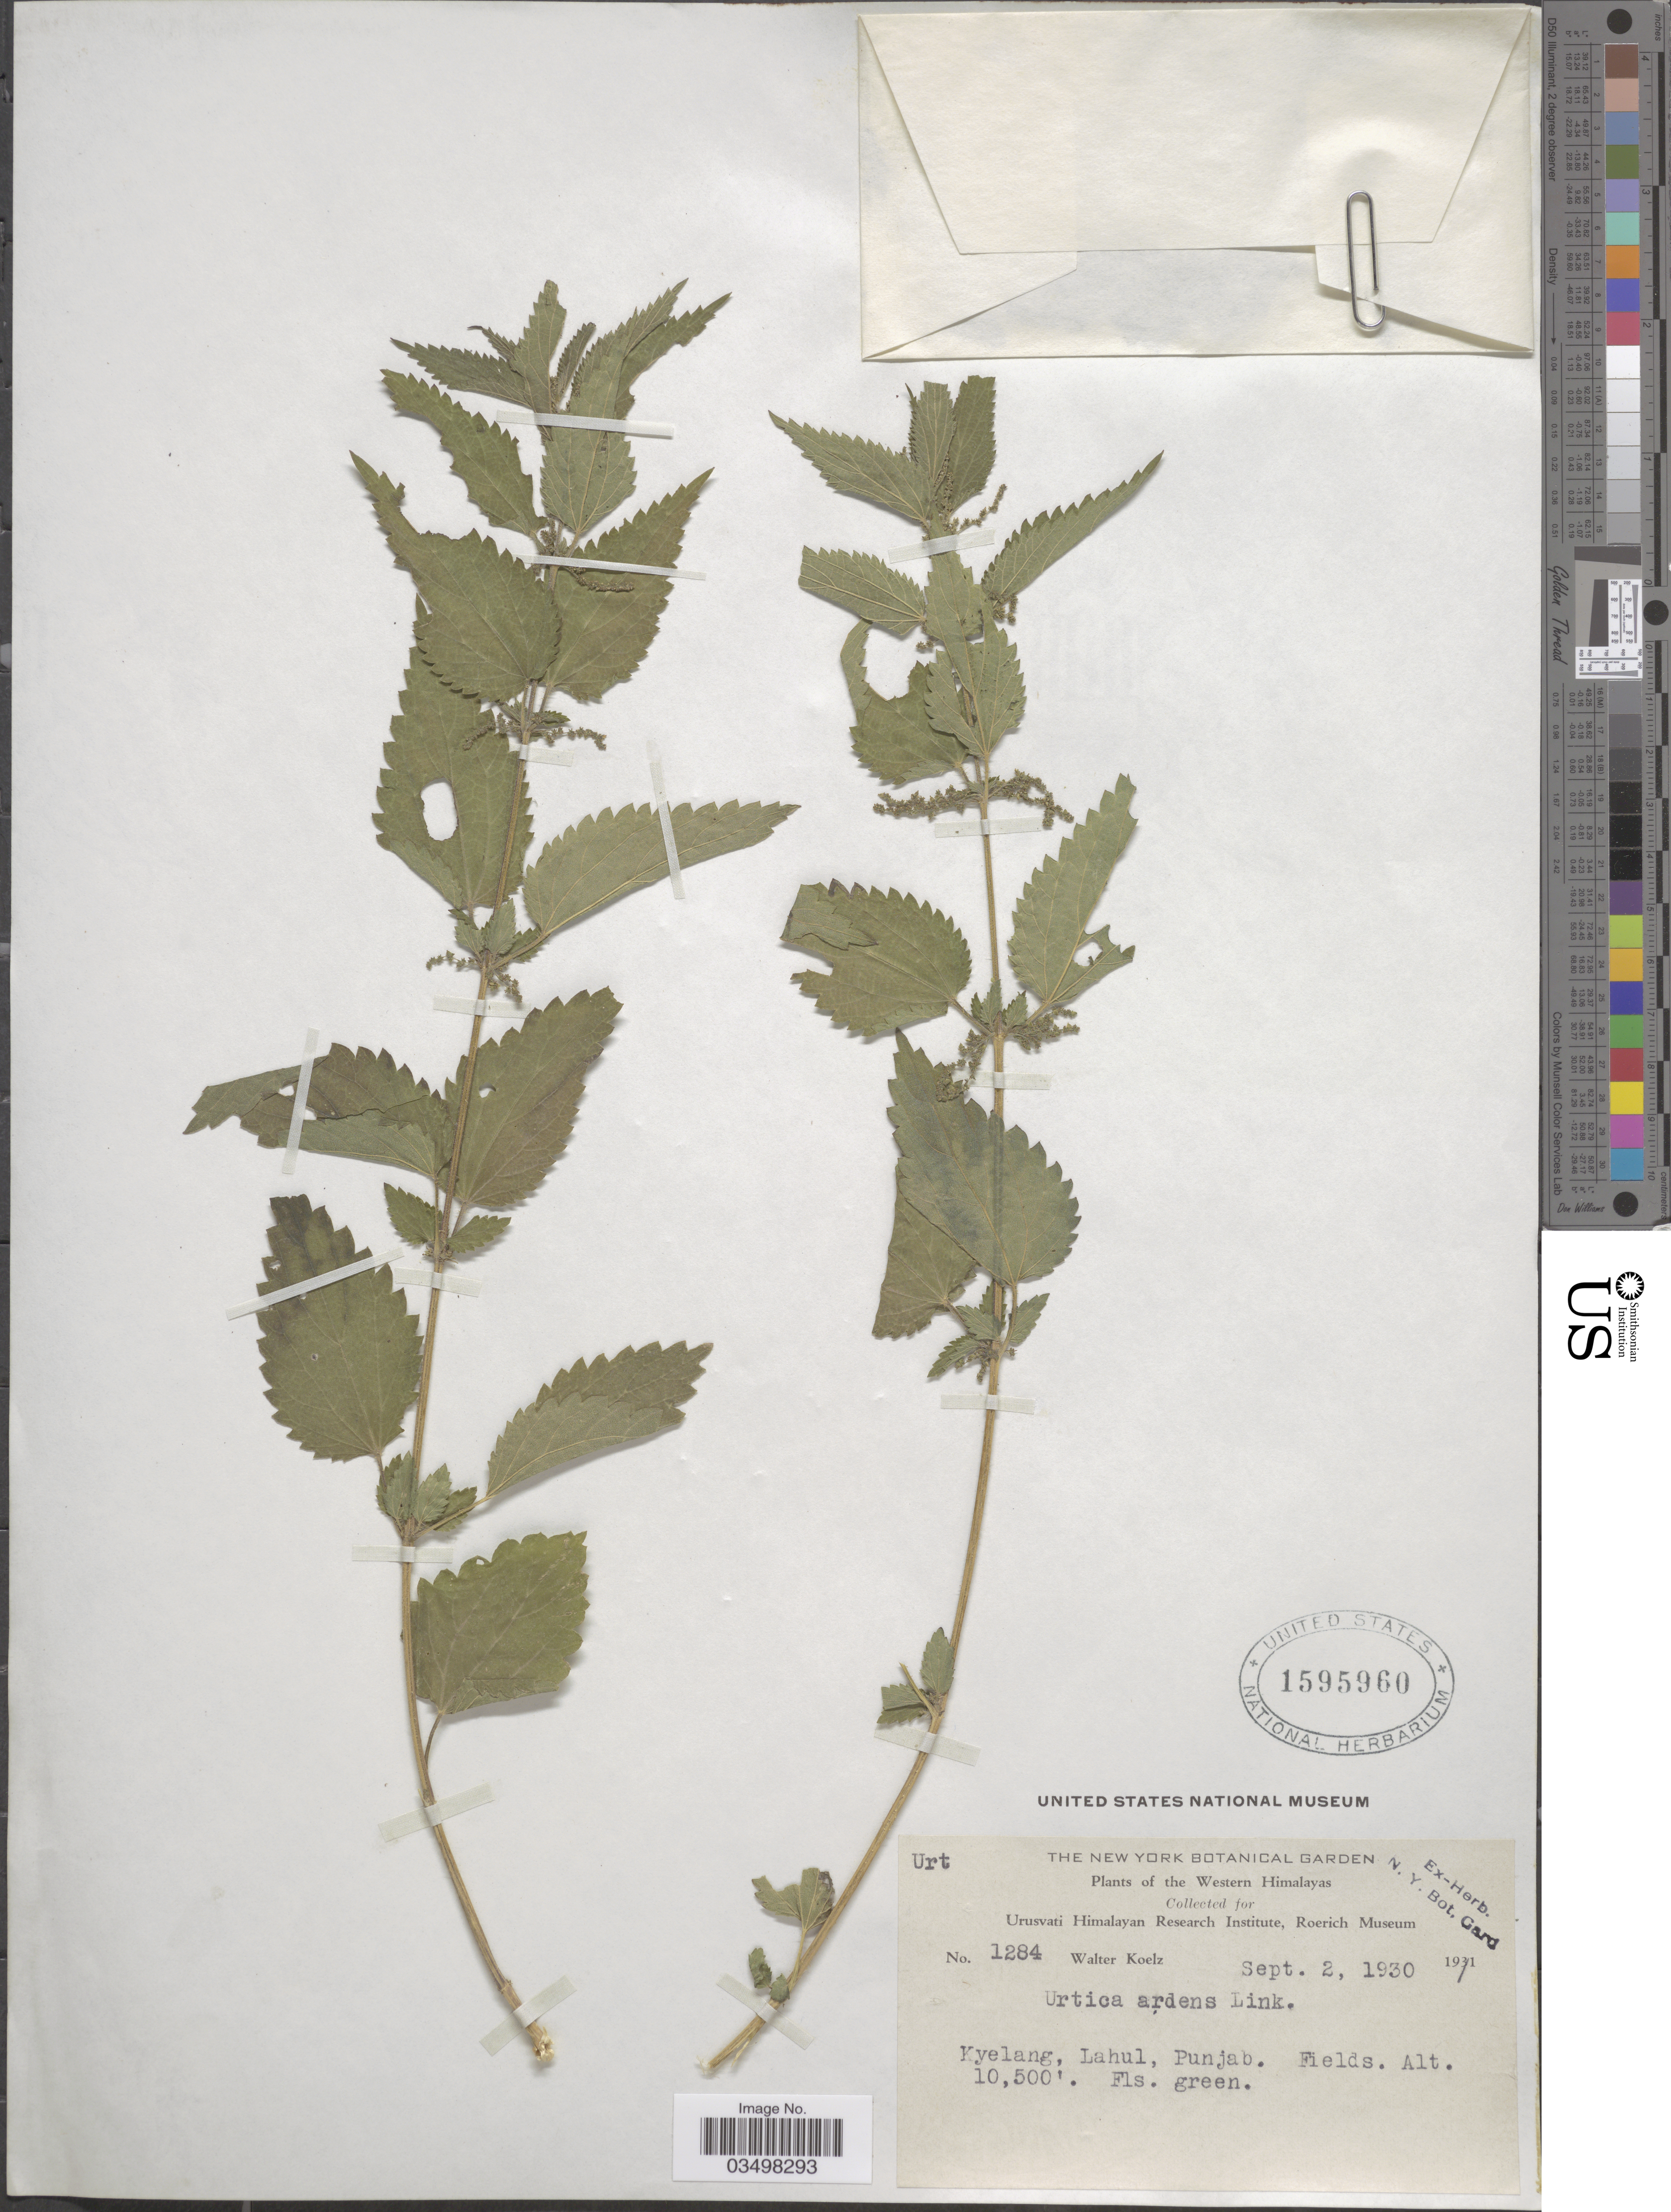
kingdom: Plantae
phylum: Tracheophyta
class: Magnoliopsida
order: Rosales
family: Urticaceae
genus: Urtica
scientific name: Urtica ardens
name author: Link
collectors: W. N. Koelz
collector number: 1284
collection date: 1930-09-02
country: India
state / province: Punjab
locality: Western Himalayas. Kyelang, Lahul, Punjab.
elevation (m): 3200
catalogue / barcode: US 1595960